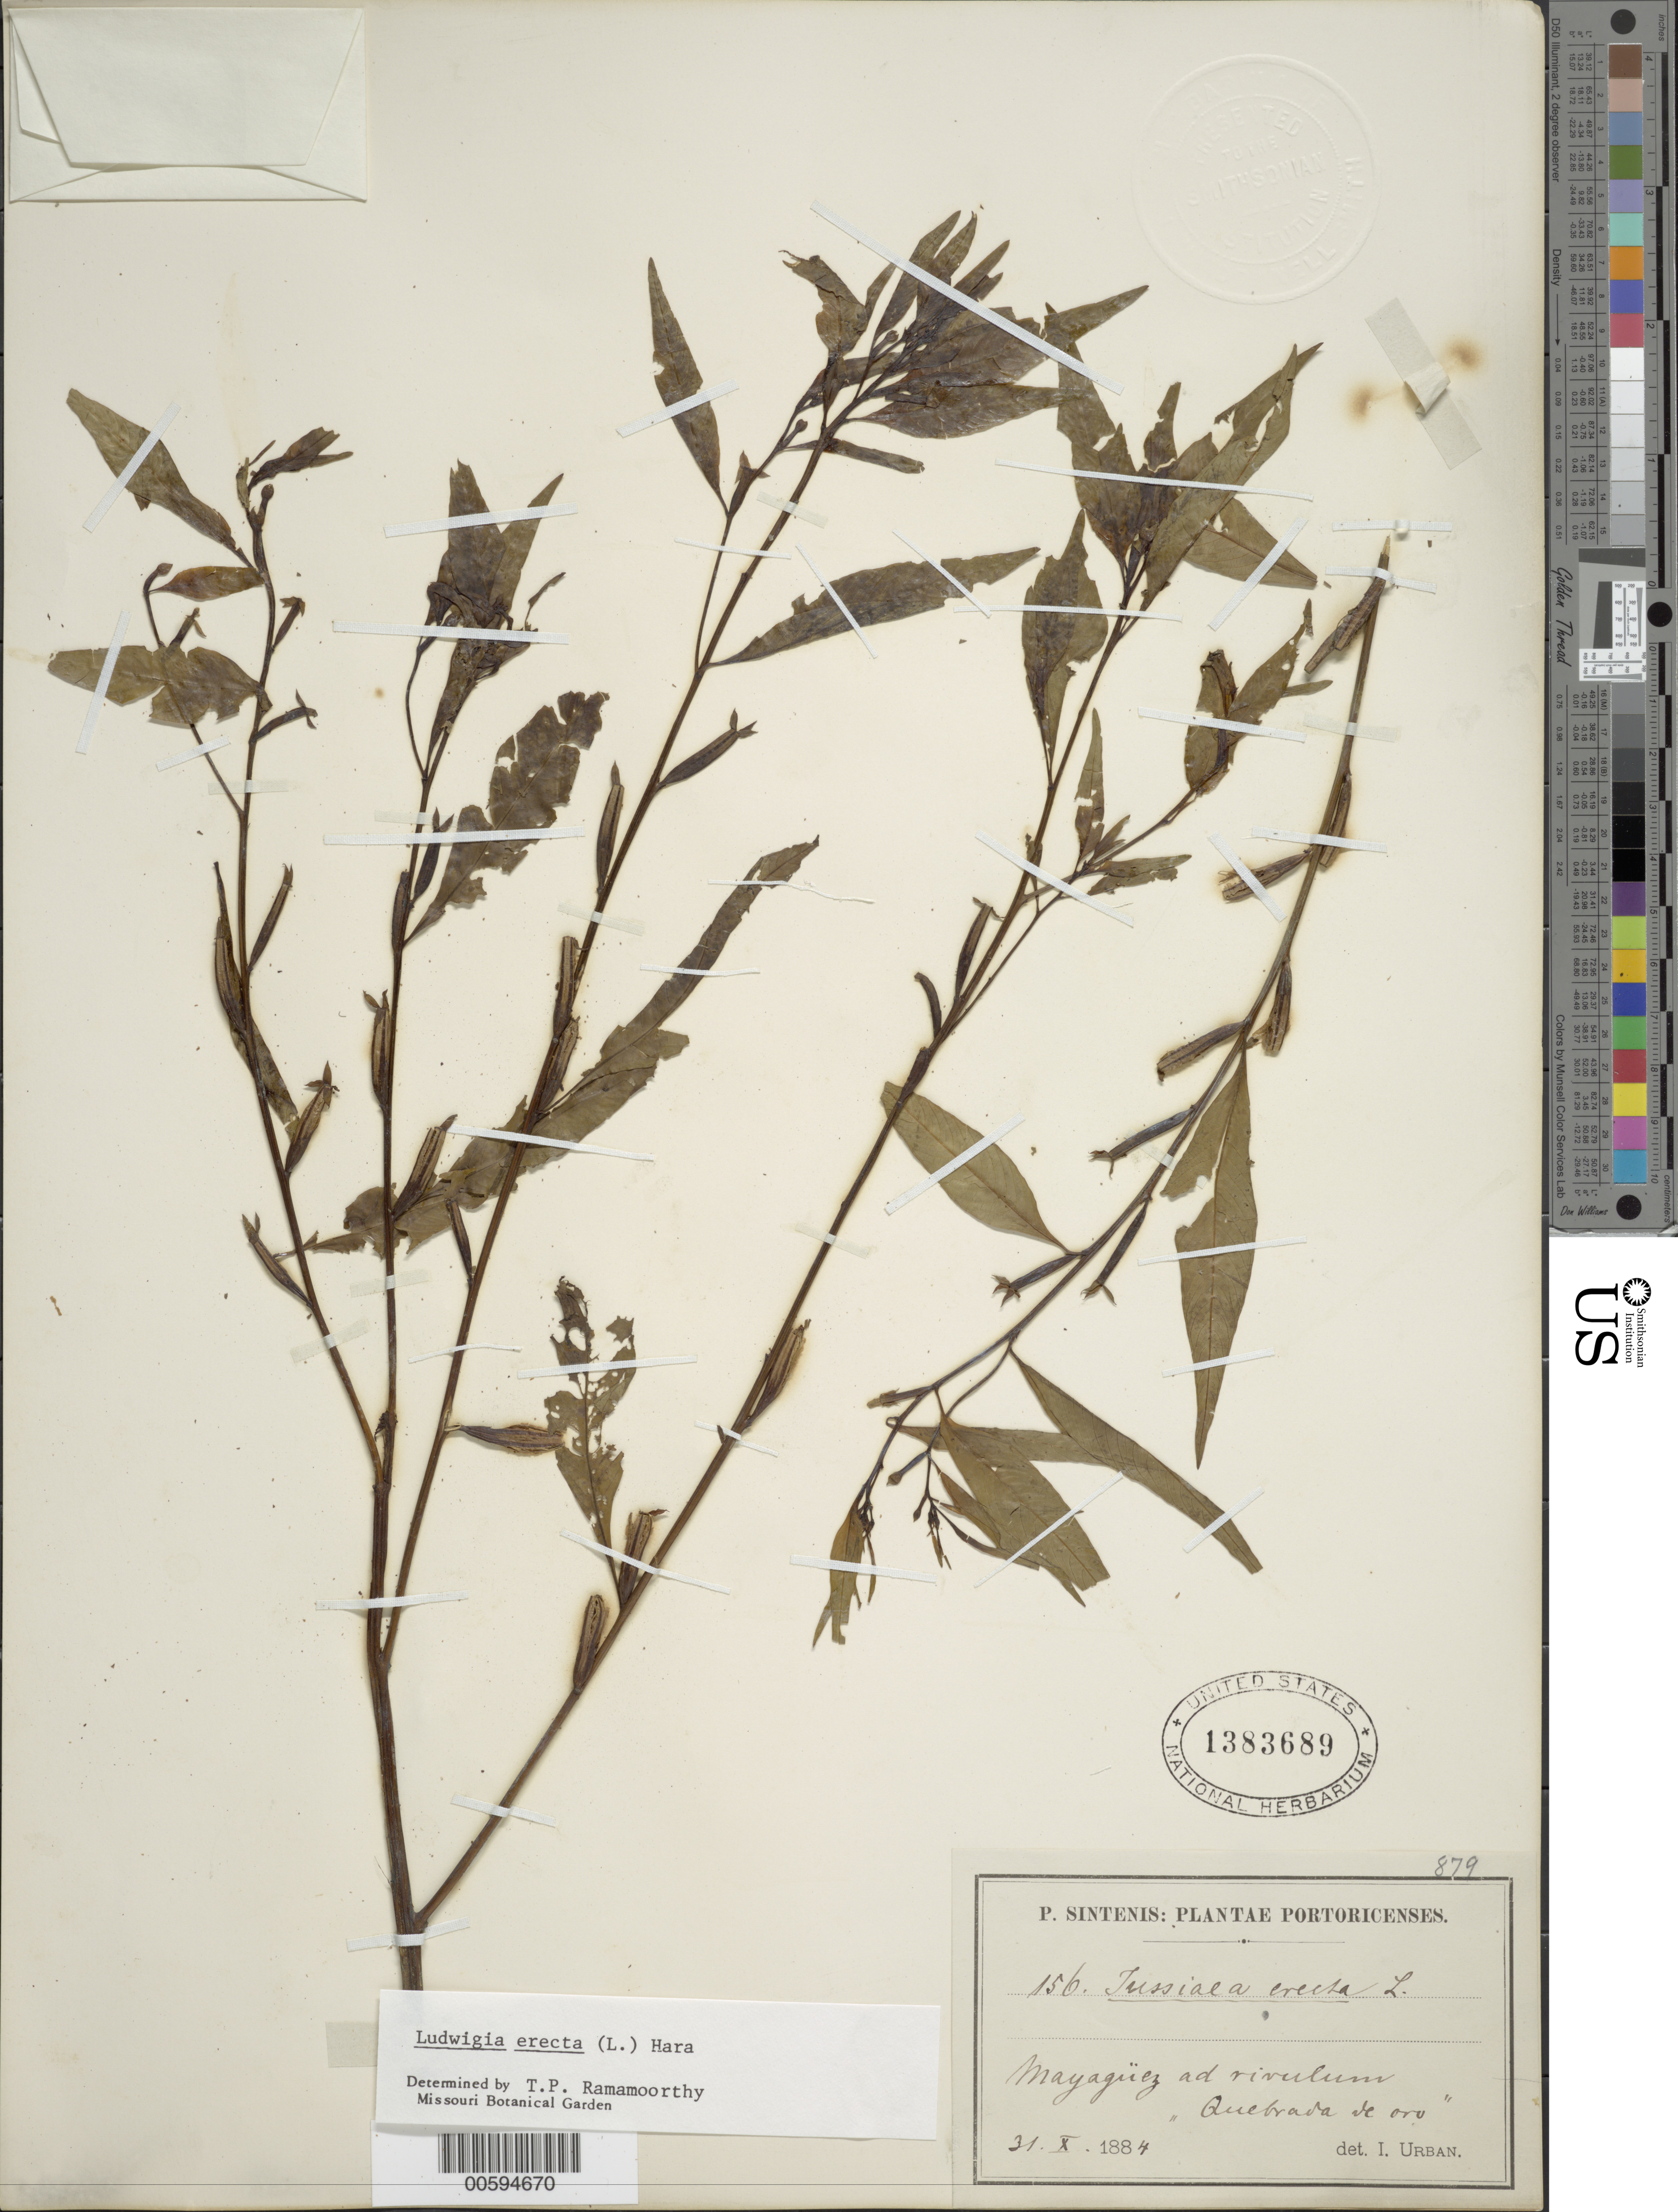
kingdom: Plantae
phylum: Tracheophyta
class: Magnoliopsida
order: Myrtales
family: Onagraceae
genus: Ludwigia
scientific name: Ludwigia erecta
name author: (L.) H. Hara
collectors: P. Sintenis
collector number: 156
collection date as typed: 31 Oct 1884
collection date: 1884-10-31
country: Puerto Rico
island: Greater Antilles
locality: Mayagüez, ad rivulum "Quebrada de oro"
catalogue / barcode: US 1383689